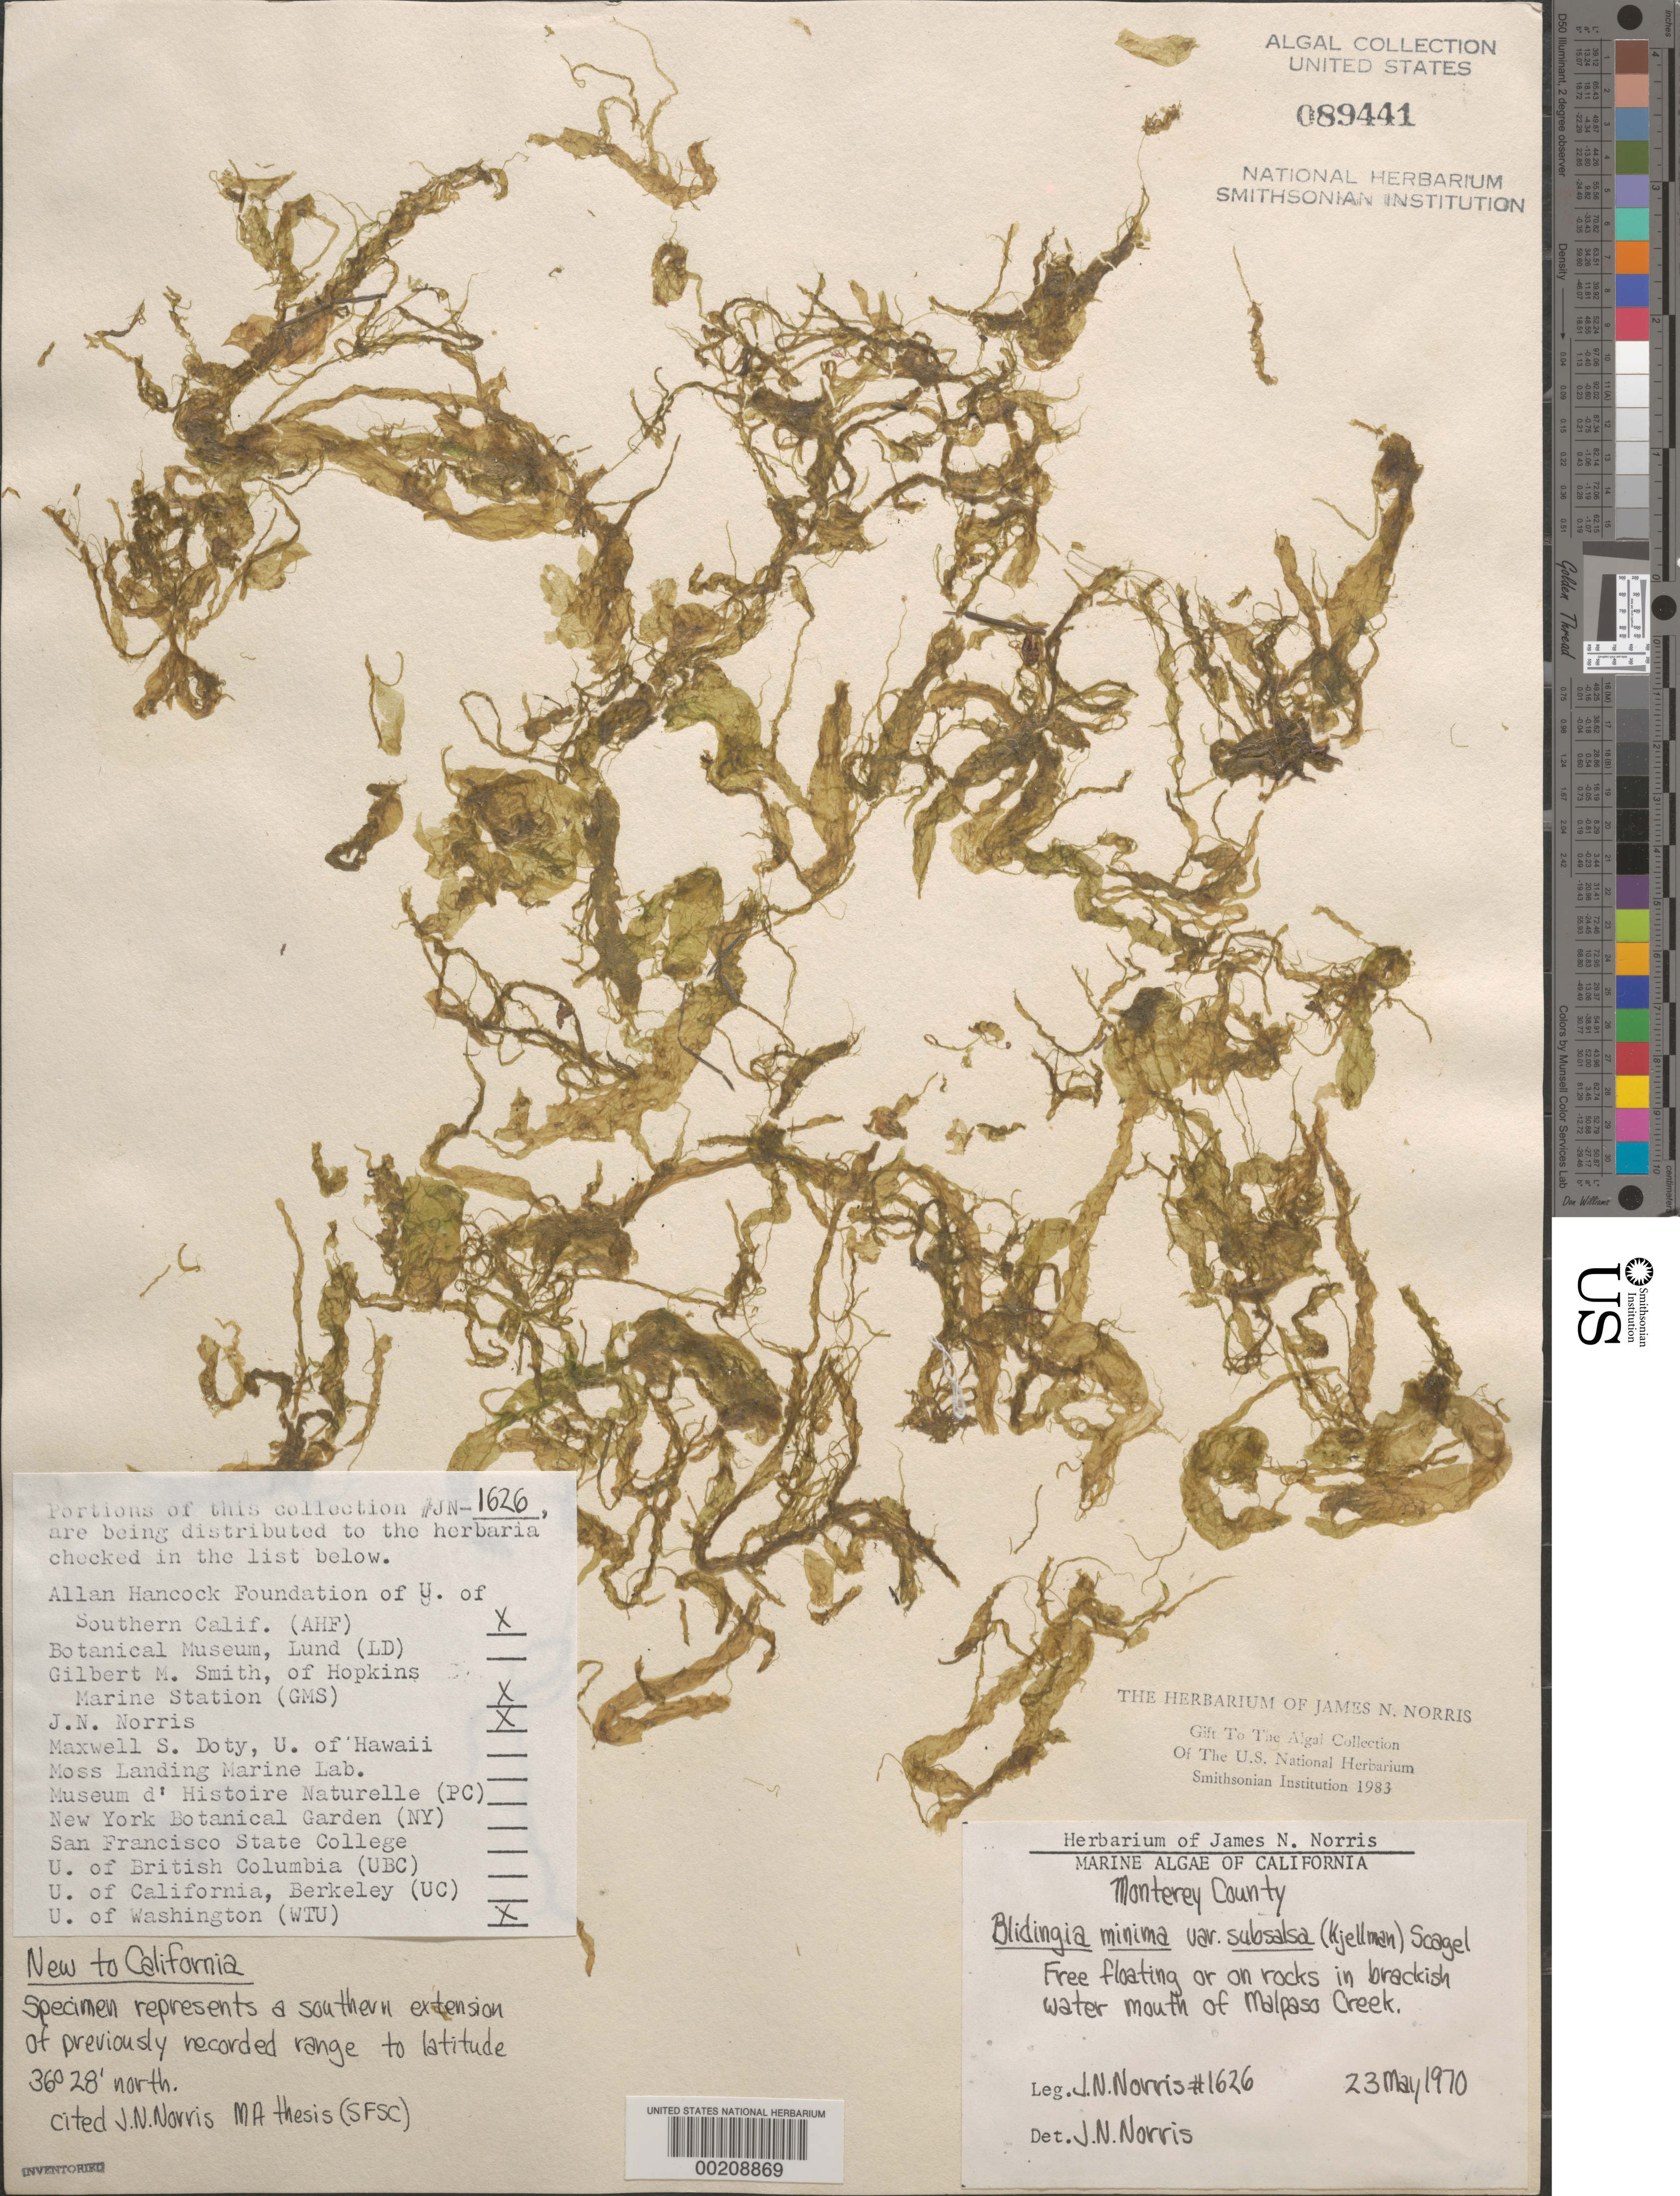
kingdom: Plantae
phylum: Chlorophyta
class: Ulvophyceae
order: Ulvales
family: Kornmanniaceae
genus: Blidingia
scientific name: Blidingia minima var. subsalsa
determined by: Norris, James N.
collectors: J. N. Norris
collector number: JN-1626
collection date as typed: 23 May 1970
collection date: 1970-05-23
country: United States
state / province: California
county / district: Monterey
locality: Malpaso Creek mouth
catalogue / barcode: US 89441